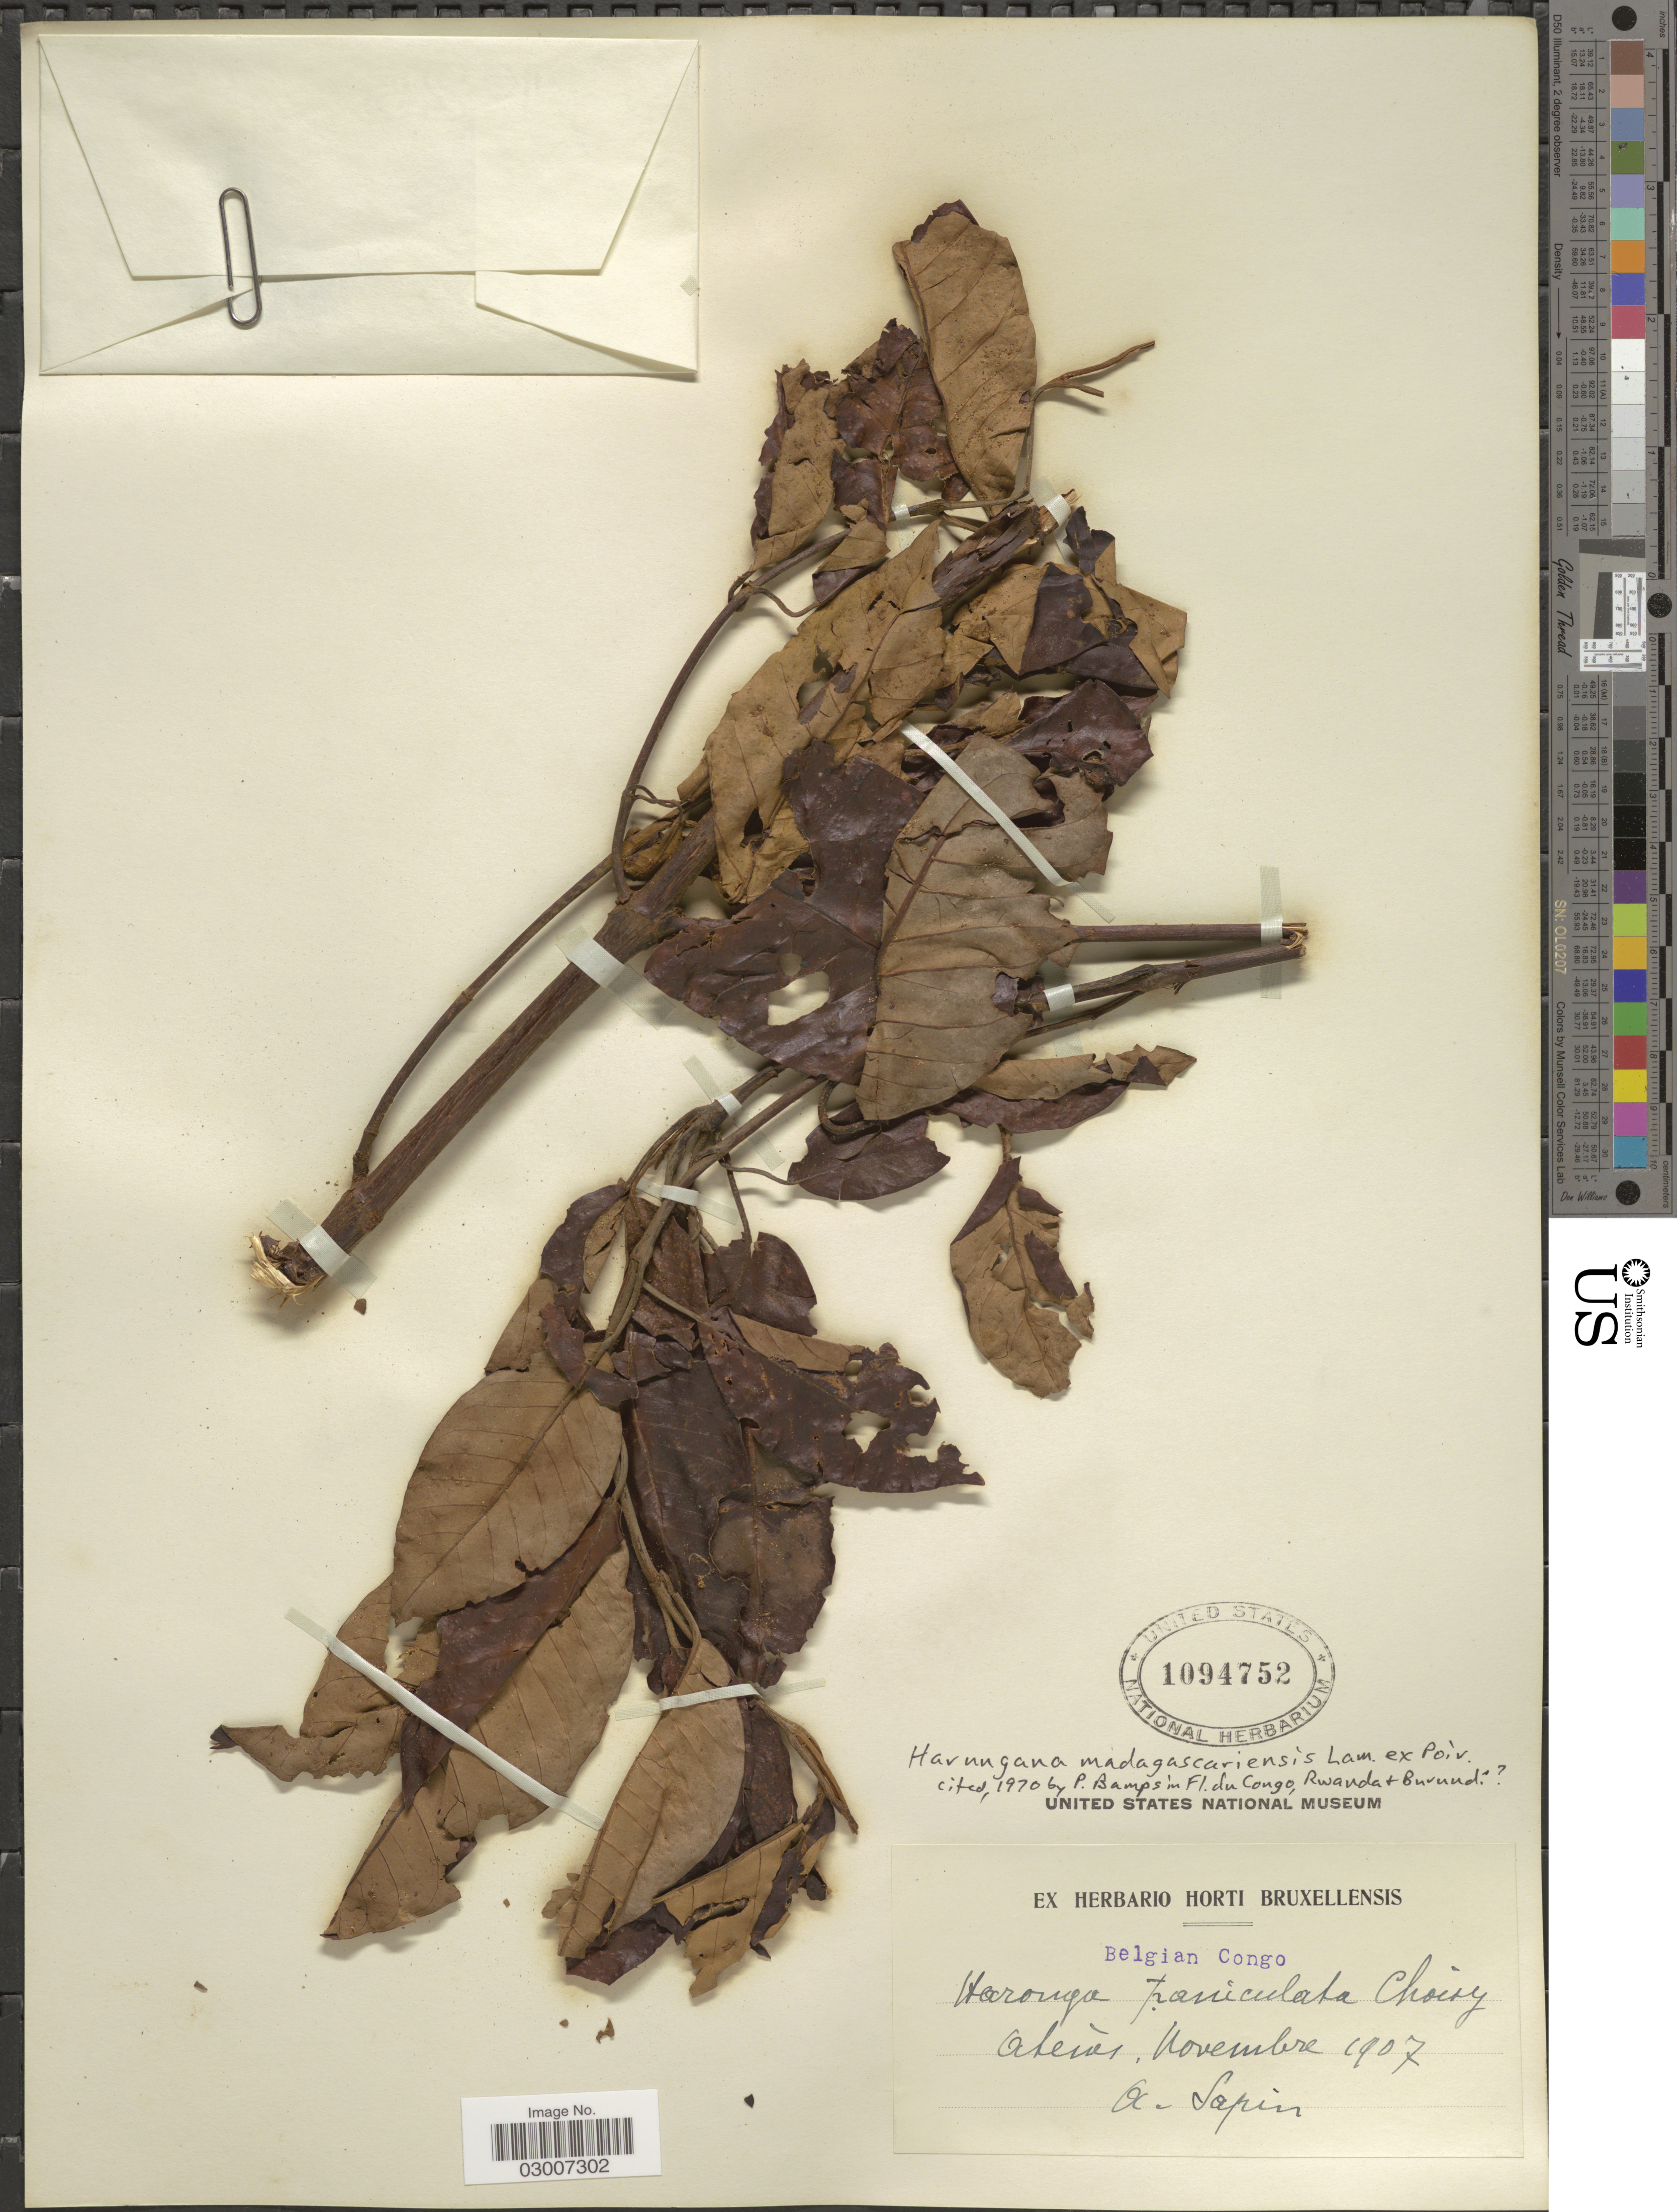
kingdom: Plantae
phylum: Tracheophyta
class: Magnoliopsida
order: Malpighiales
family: Hypericaceae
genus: Harungana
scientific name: Harungana madagascariensis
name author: Lam. ex Poir.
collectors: A. Sapin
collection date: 1907-11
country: Congo, Democratic Republic of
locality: Ateuês [interpreted].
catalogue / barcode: US 1094752